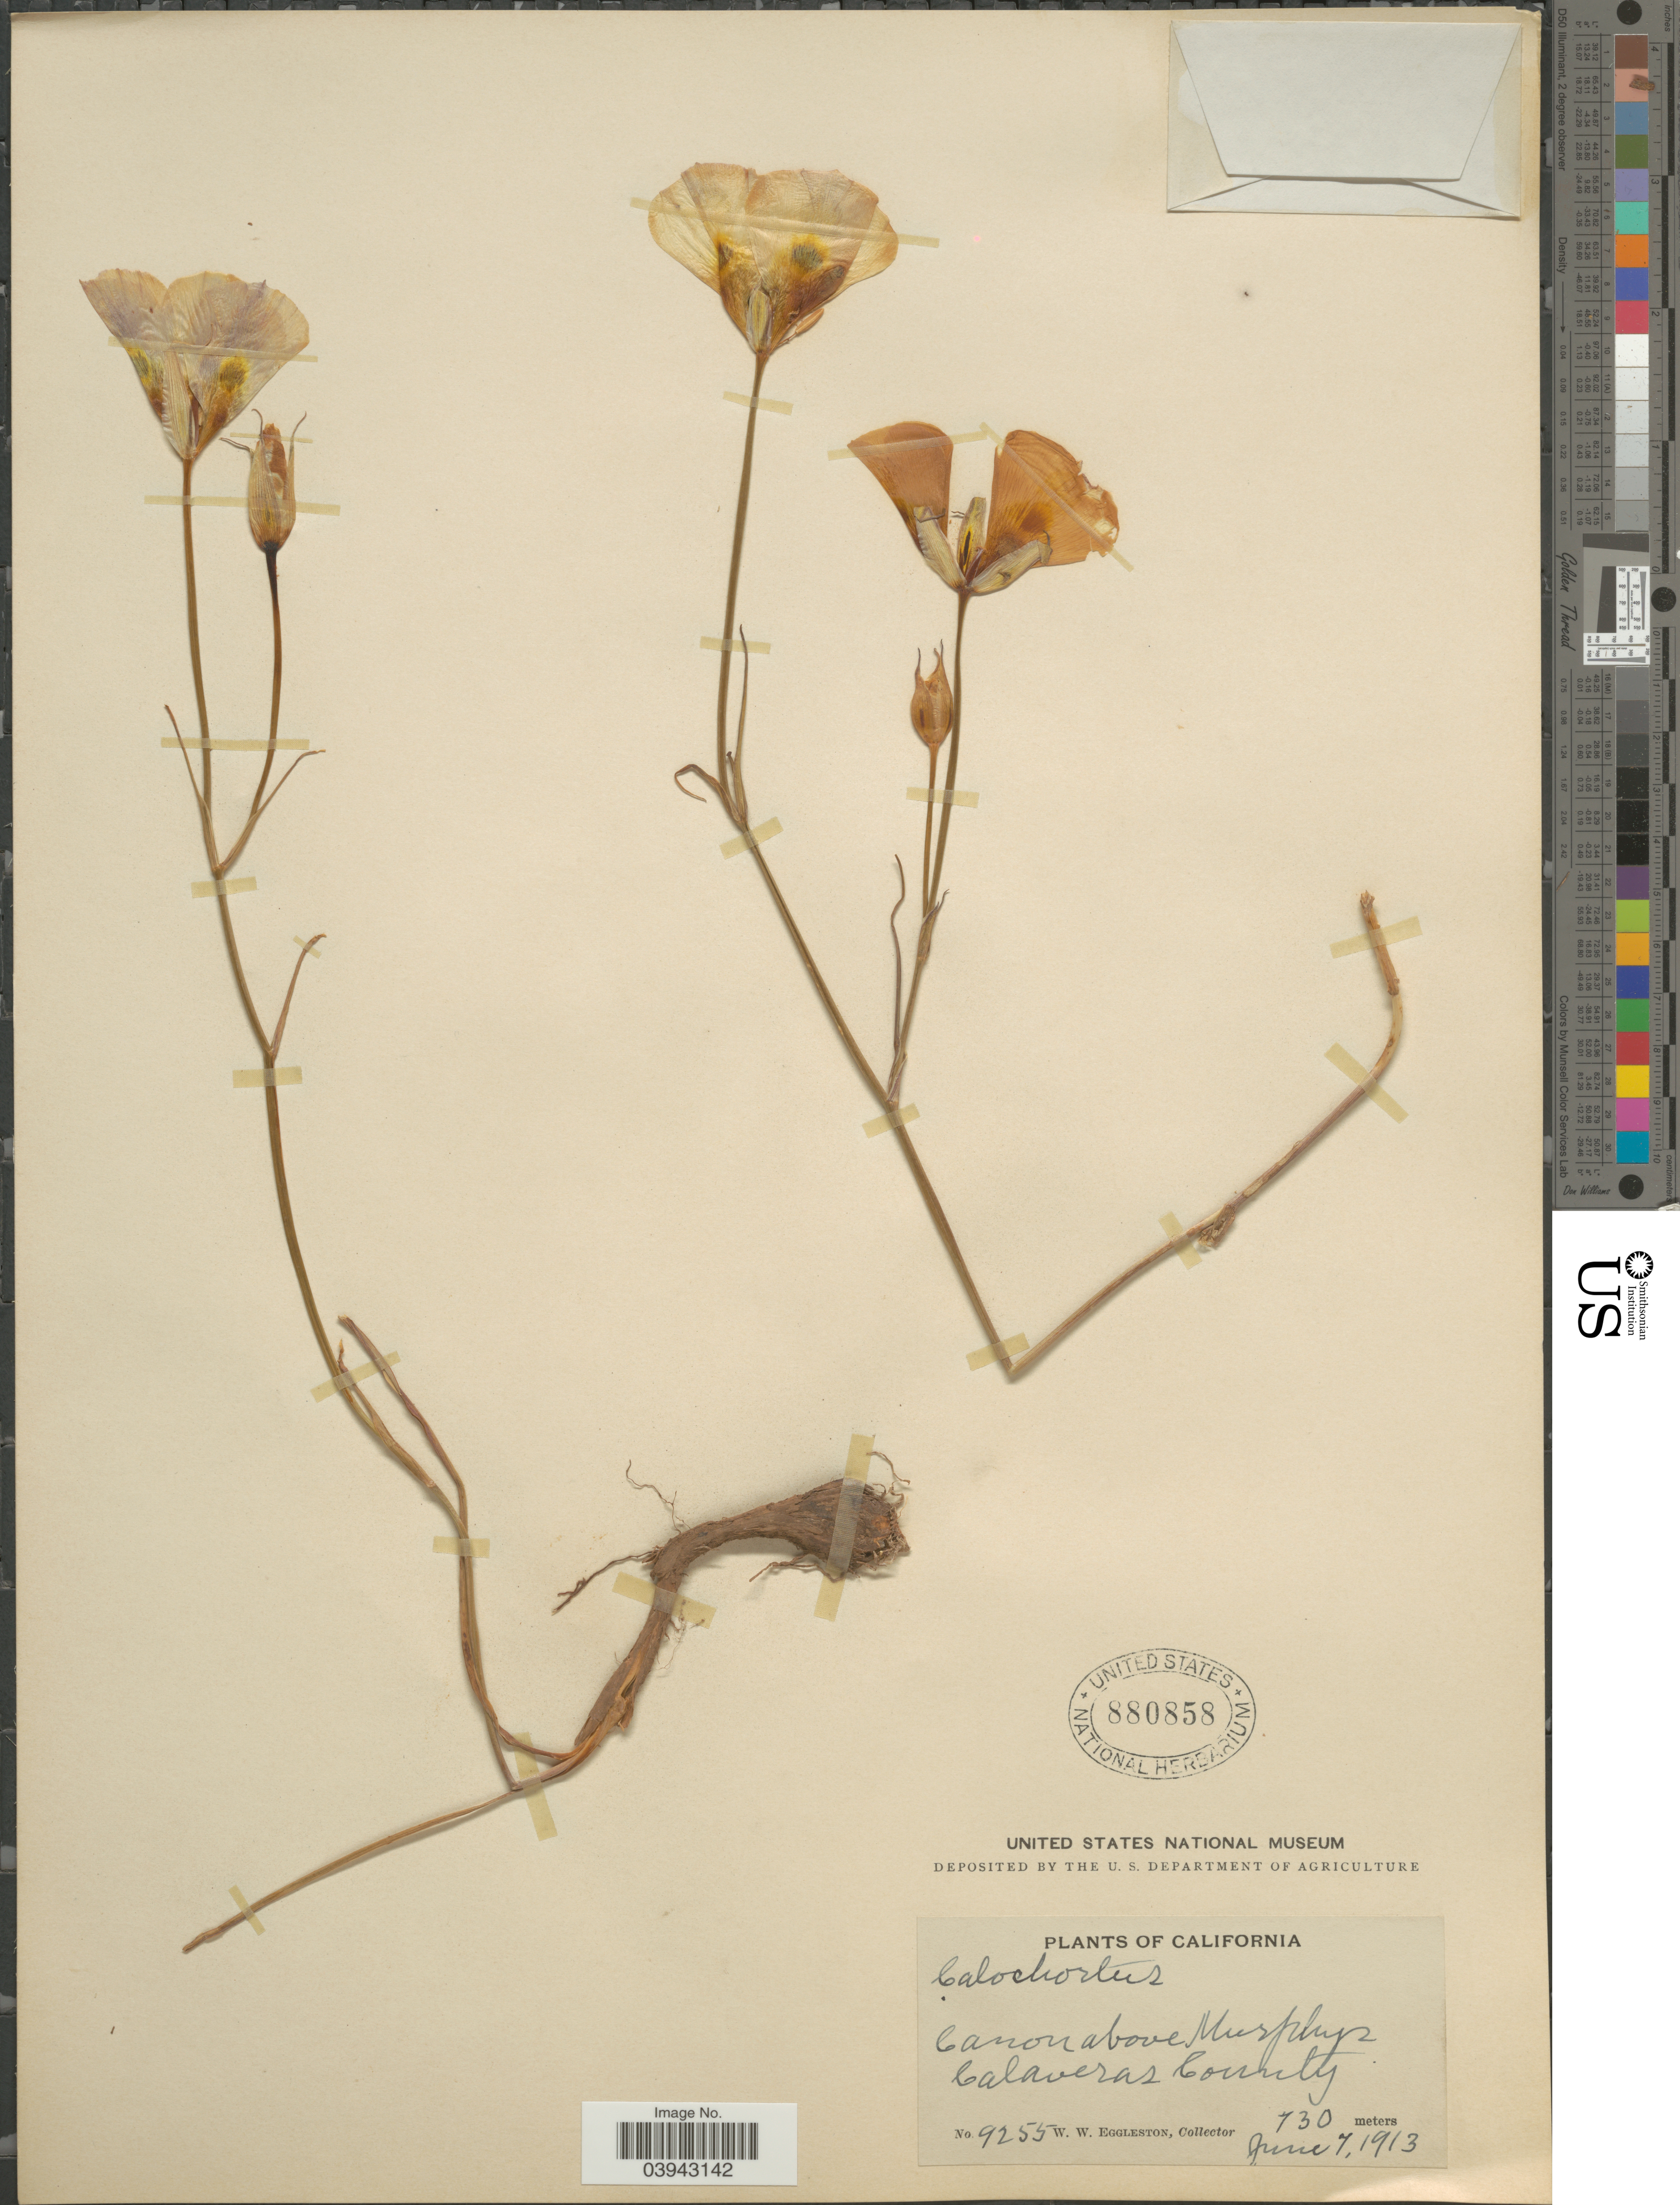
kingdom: Plantae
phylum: Tracheophyta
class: Liliopsida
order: Liliales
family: Liliaceae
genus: Calochortus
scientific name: Calochortus sp.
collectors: W. W. Eggleston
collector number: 9255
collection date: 1913-06-07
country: United States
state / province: California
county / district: Calaveras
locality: Canon above Murphys Calaveras County.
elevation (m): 730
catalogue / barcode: US 880858